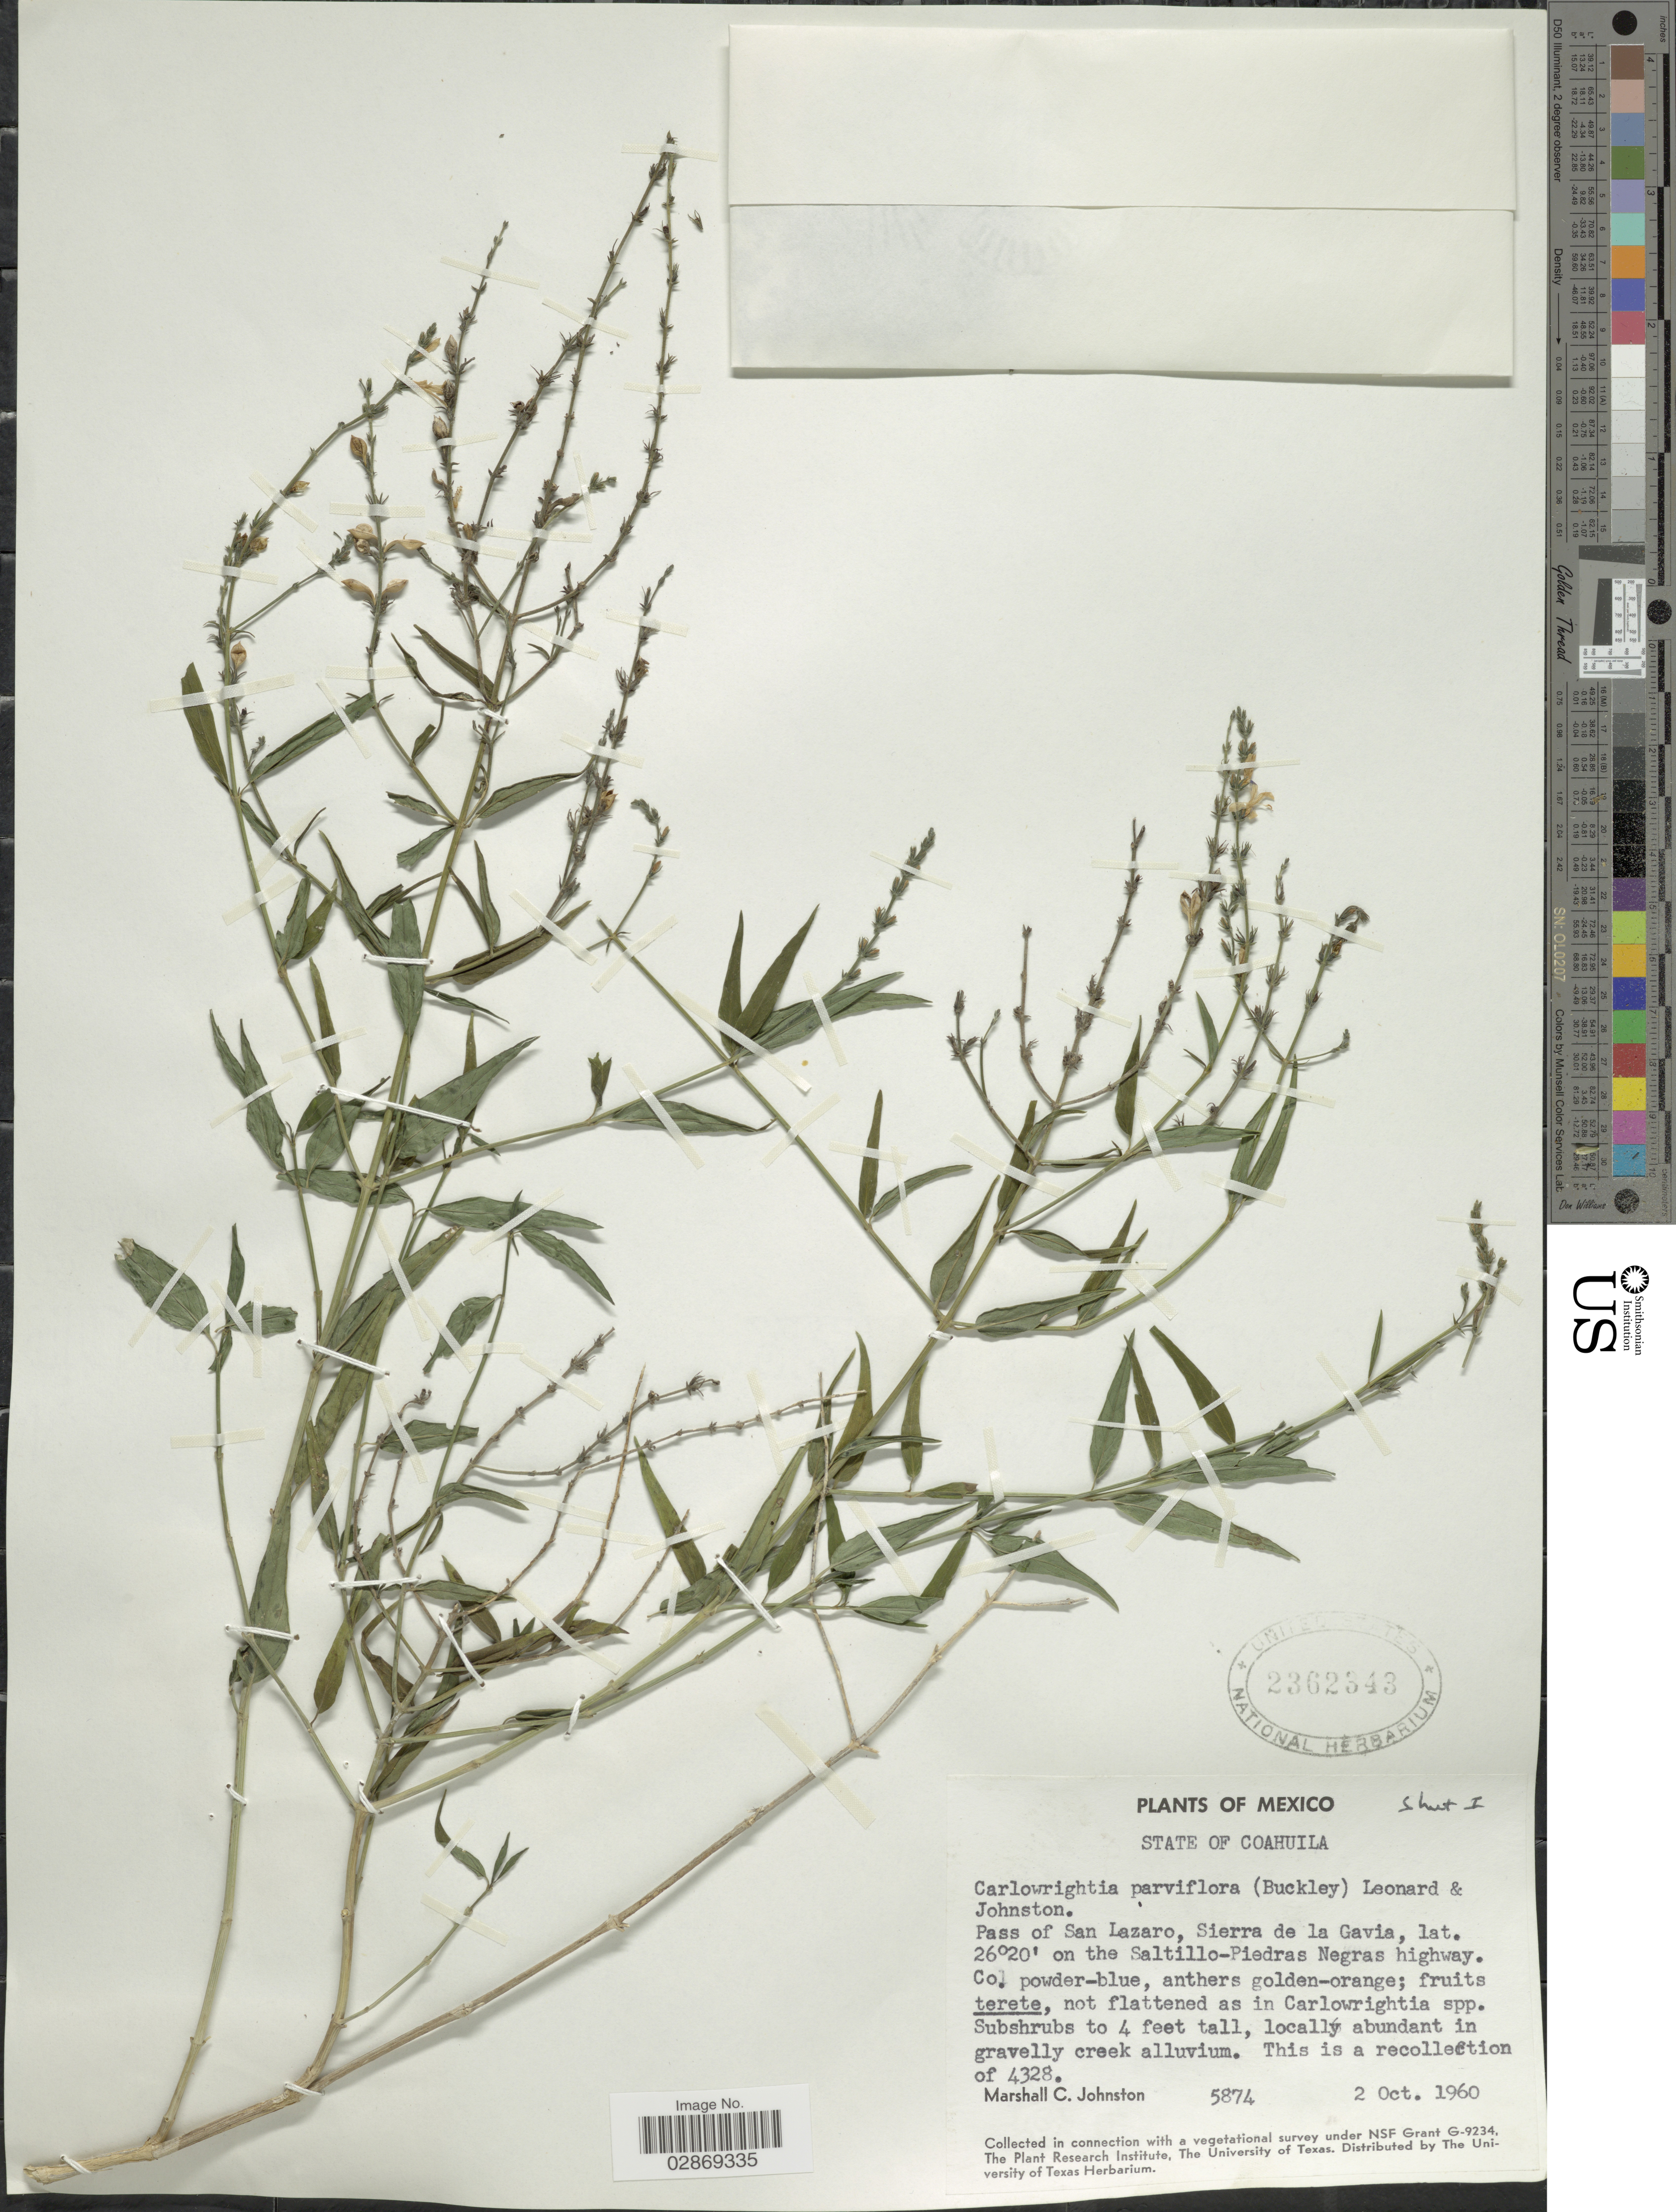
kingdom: Plantae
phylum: Tracheophyta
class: Magnoliopsida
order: Lamiales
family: Acanthaceae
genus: Carlowrightia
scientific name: Carlowrightia parviflora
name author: (Buckley) Wassh.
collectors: M. Johnston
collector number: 5874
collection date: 1960-10-02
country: Mexico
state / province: Coahuila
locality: State of Coahuila, Pass of San Lazaro, Sierra de la Gavia, on the Saltillo-Piedras Negras highway.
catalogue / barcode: US 2362343